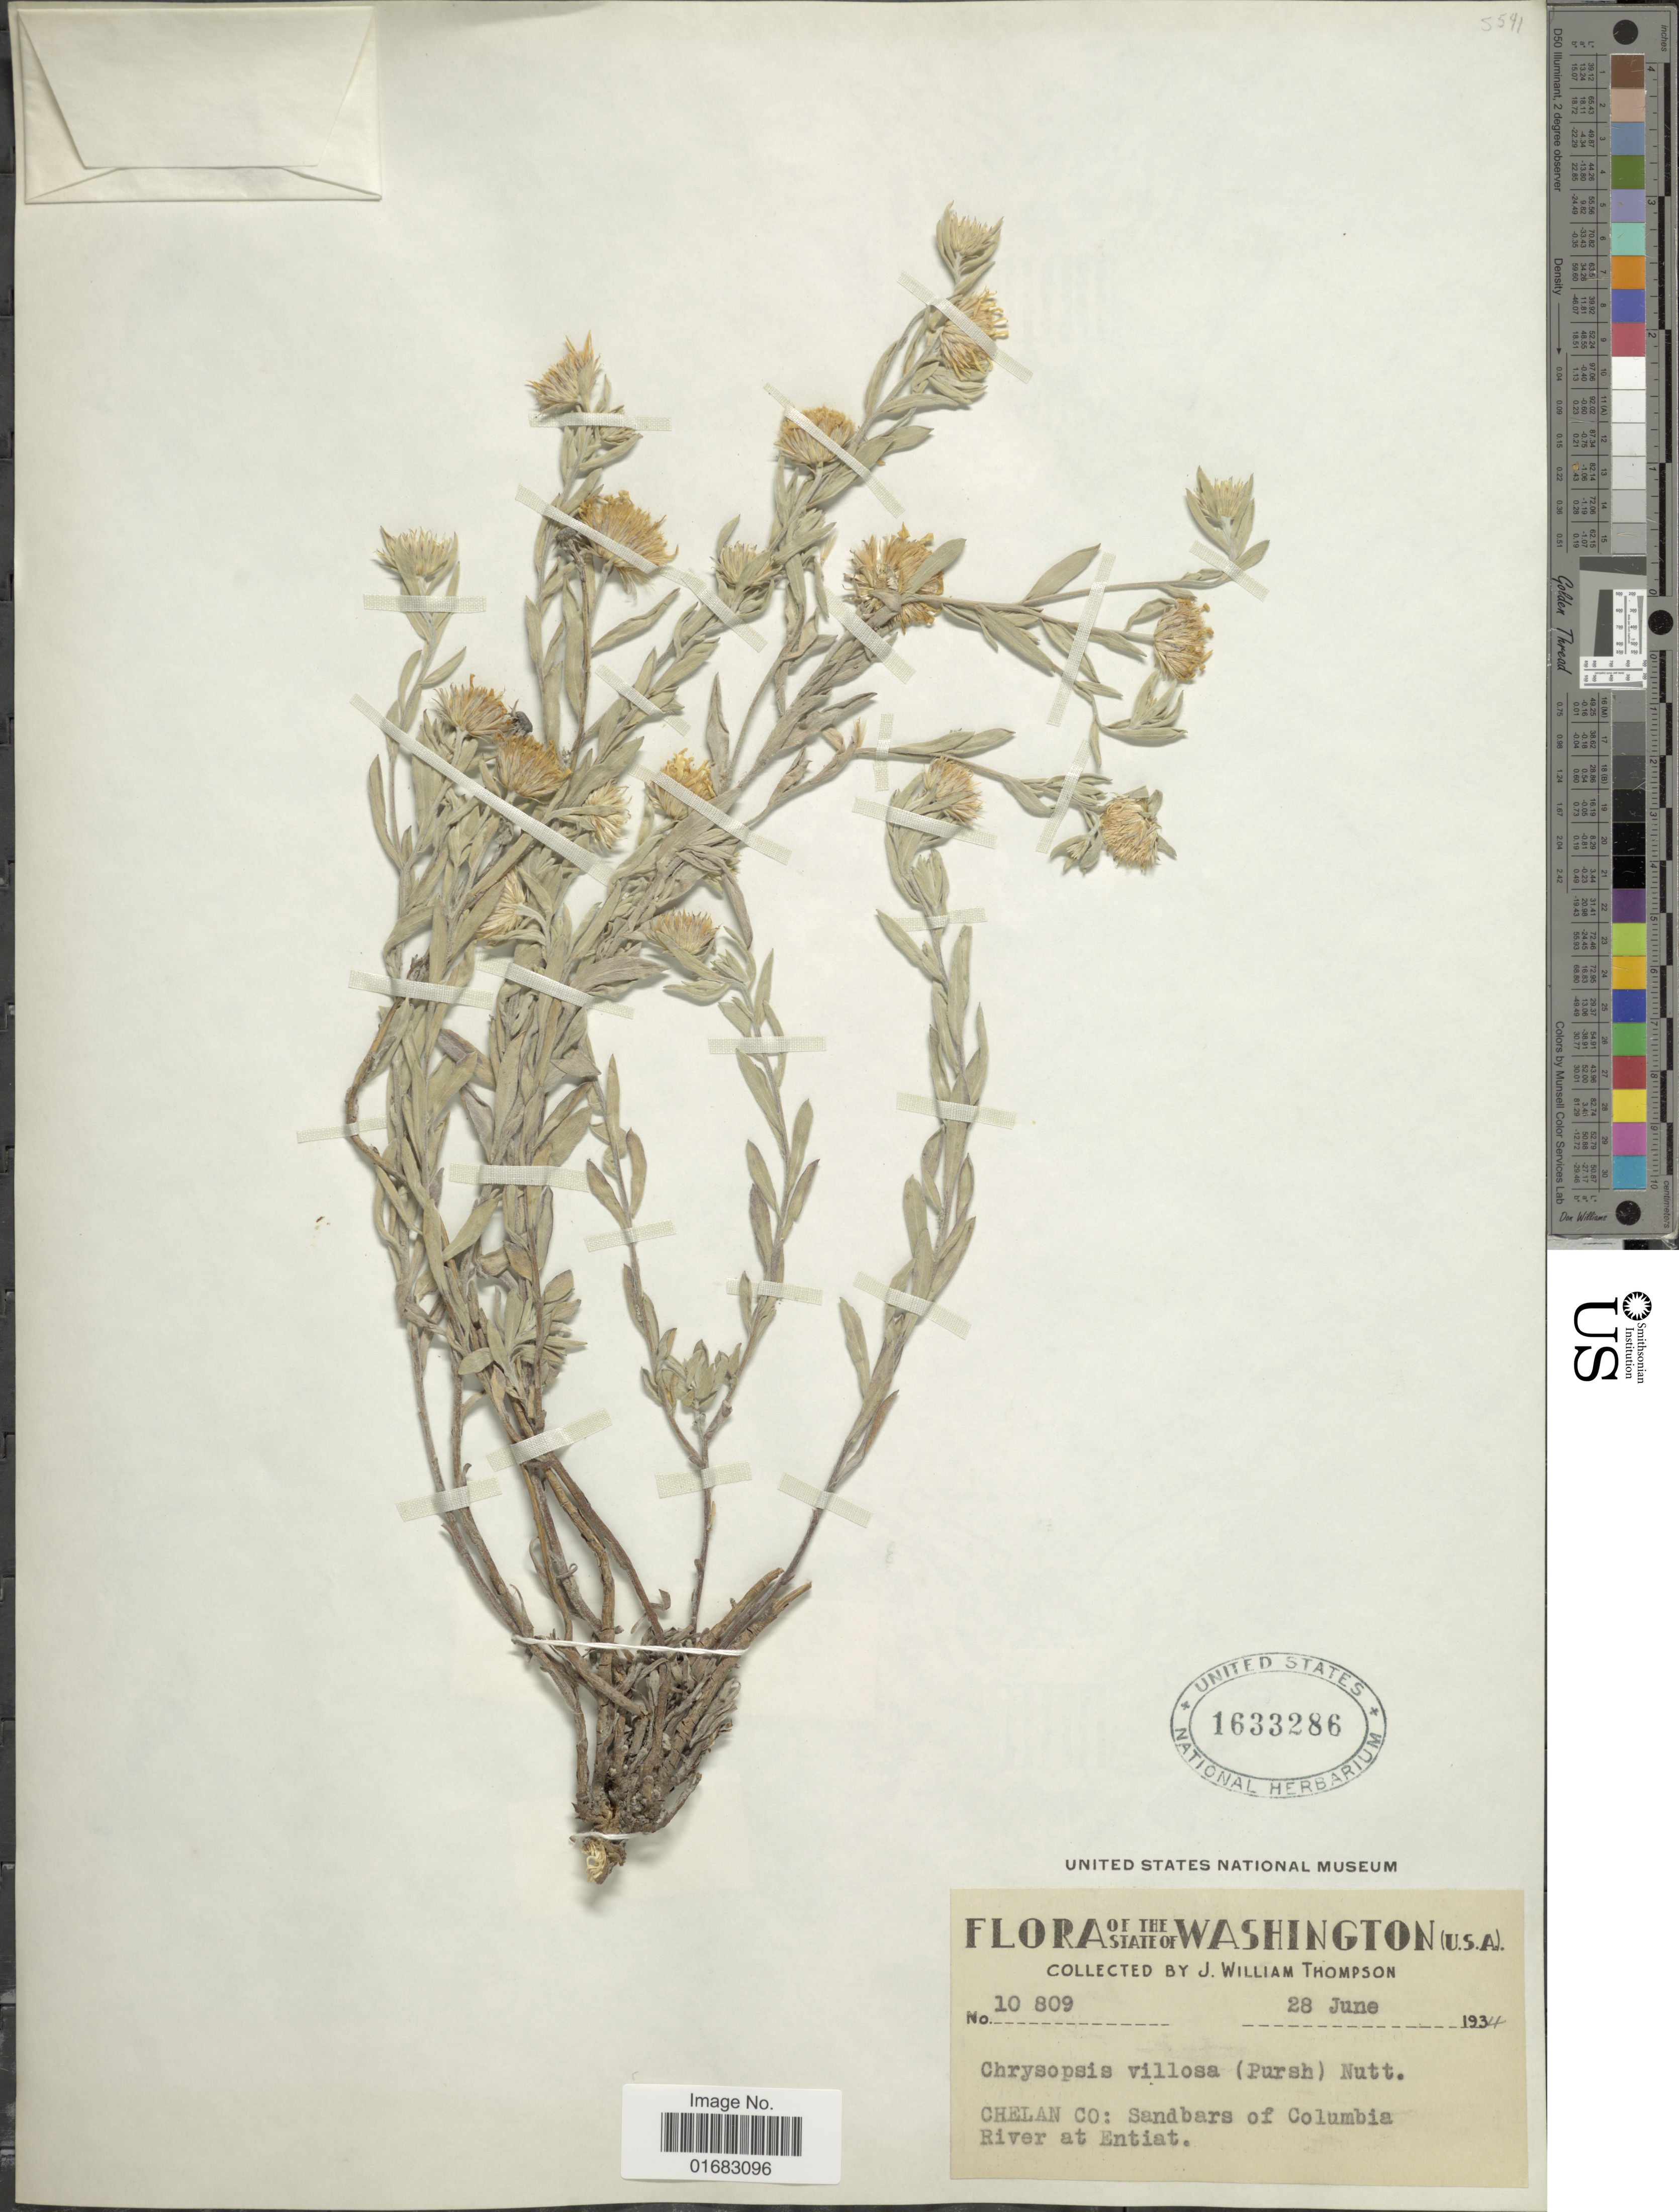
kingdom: Plantae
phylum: Tracheophyta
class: Magnoliopsida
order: Asterales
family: Asteraceae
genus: Heterotheca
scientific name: Heterotheca villosa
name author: (Pursh) Shinners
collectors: J. W. Thompson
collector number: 10809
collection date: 1934-06-28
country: United States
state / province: Washington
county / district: Chelan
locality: Washington. Chelan Co: Sandbars of Columbia River at Entiat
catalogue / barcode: US 1633286